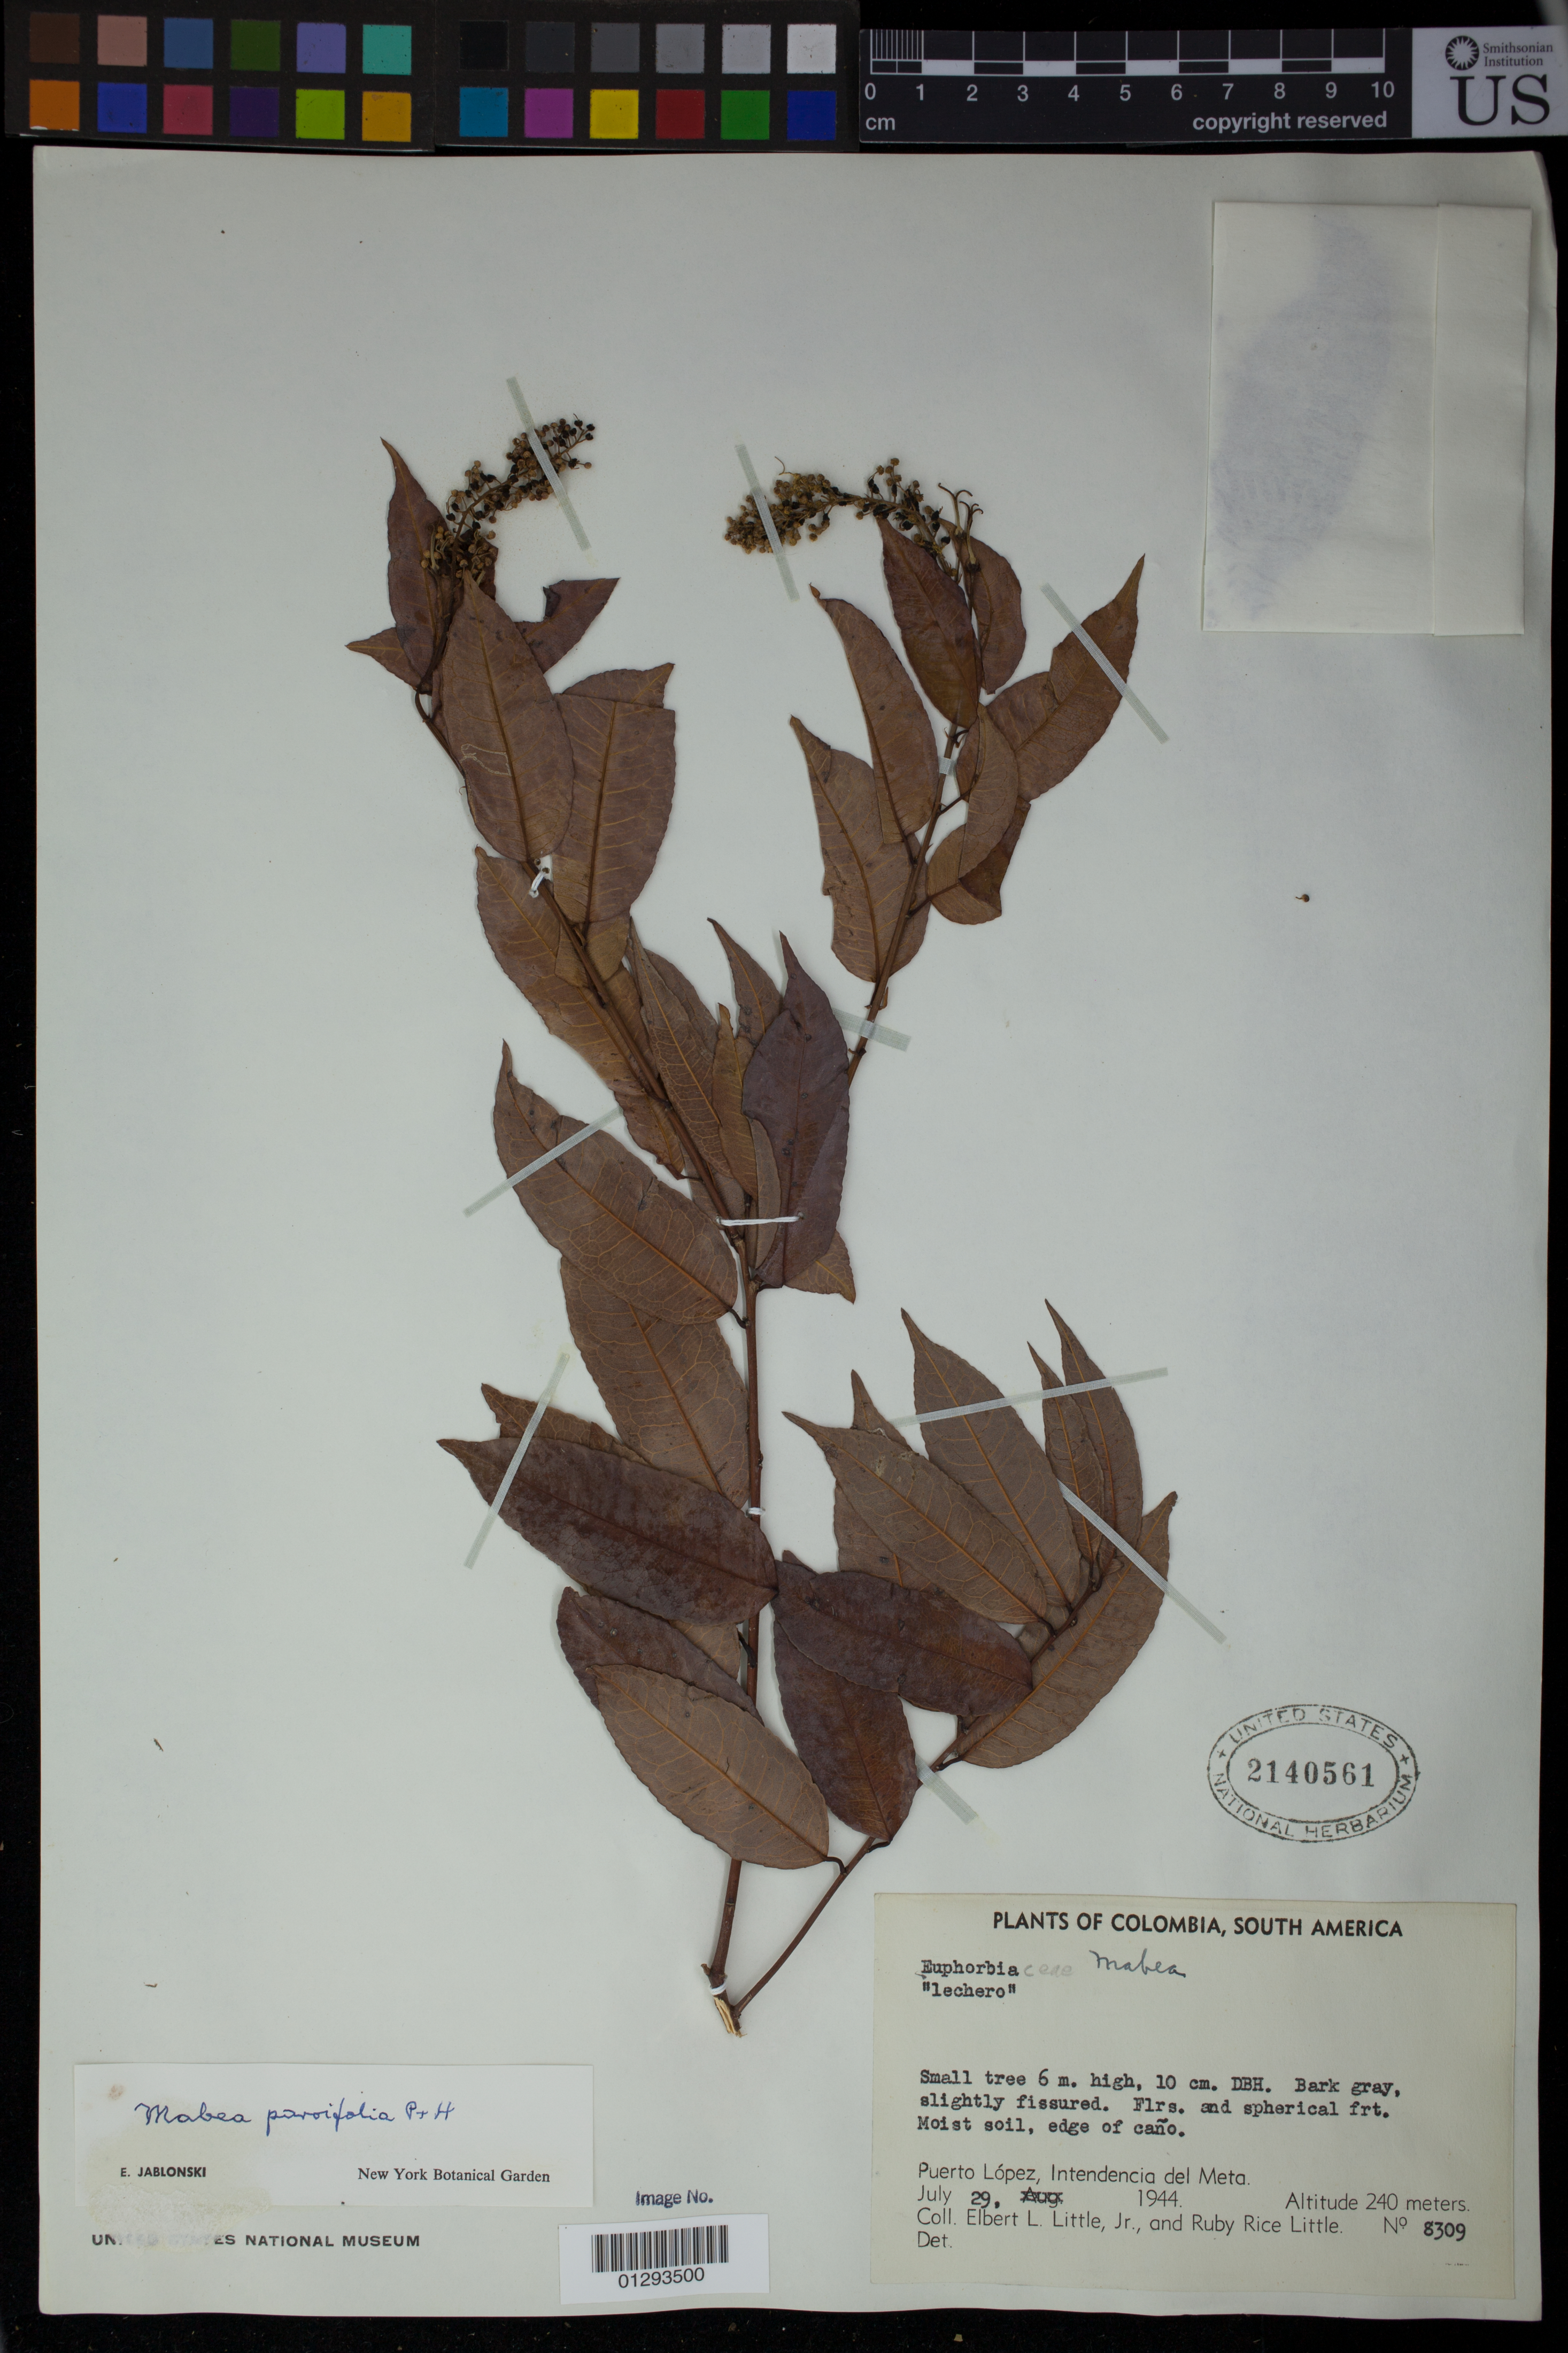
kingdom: Plantae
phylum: Tracheophyta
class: Magnoliopsida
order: Malpighiales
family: Euphorbiaceae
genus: Mabea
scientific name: Mabea parvifolia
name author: Pax & K. Hoffm.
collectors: E. L. Little & R. R. Little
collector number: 8309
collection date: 1944-07-29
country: Colombia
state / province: Meta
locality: Puerto Lopez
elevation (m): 240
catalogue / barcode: US 2140561